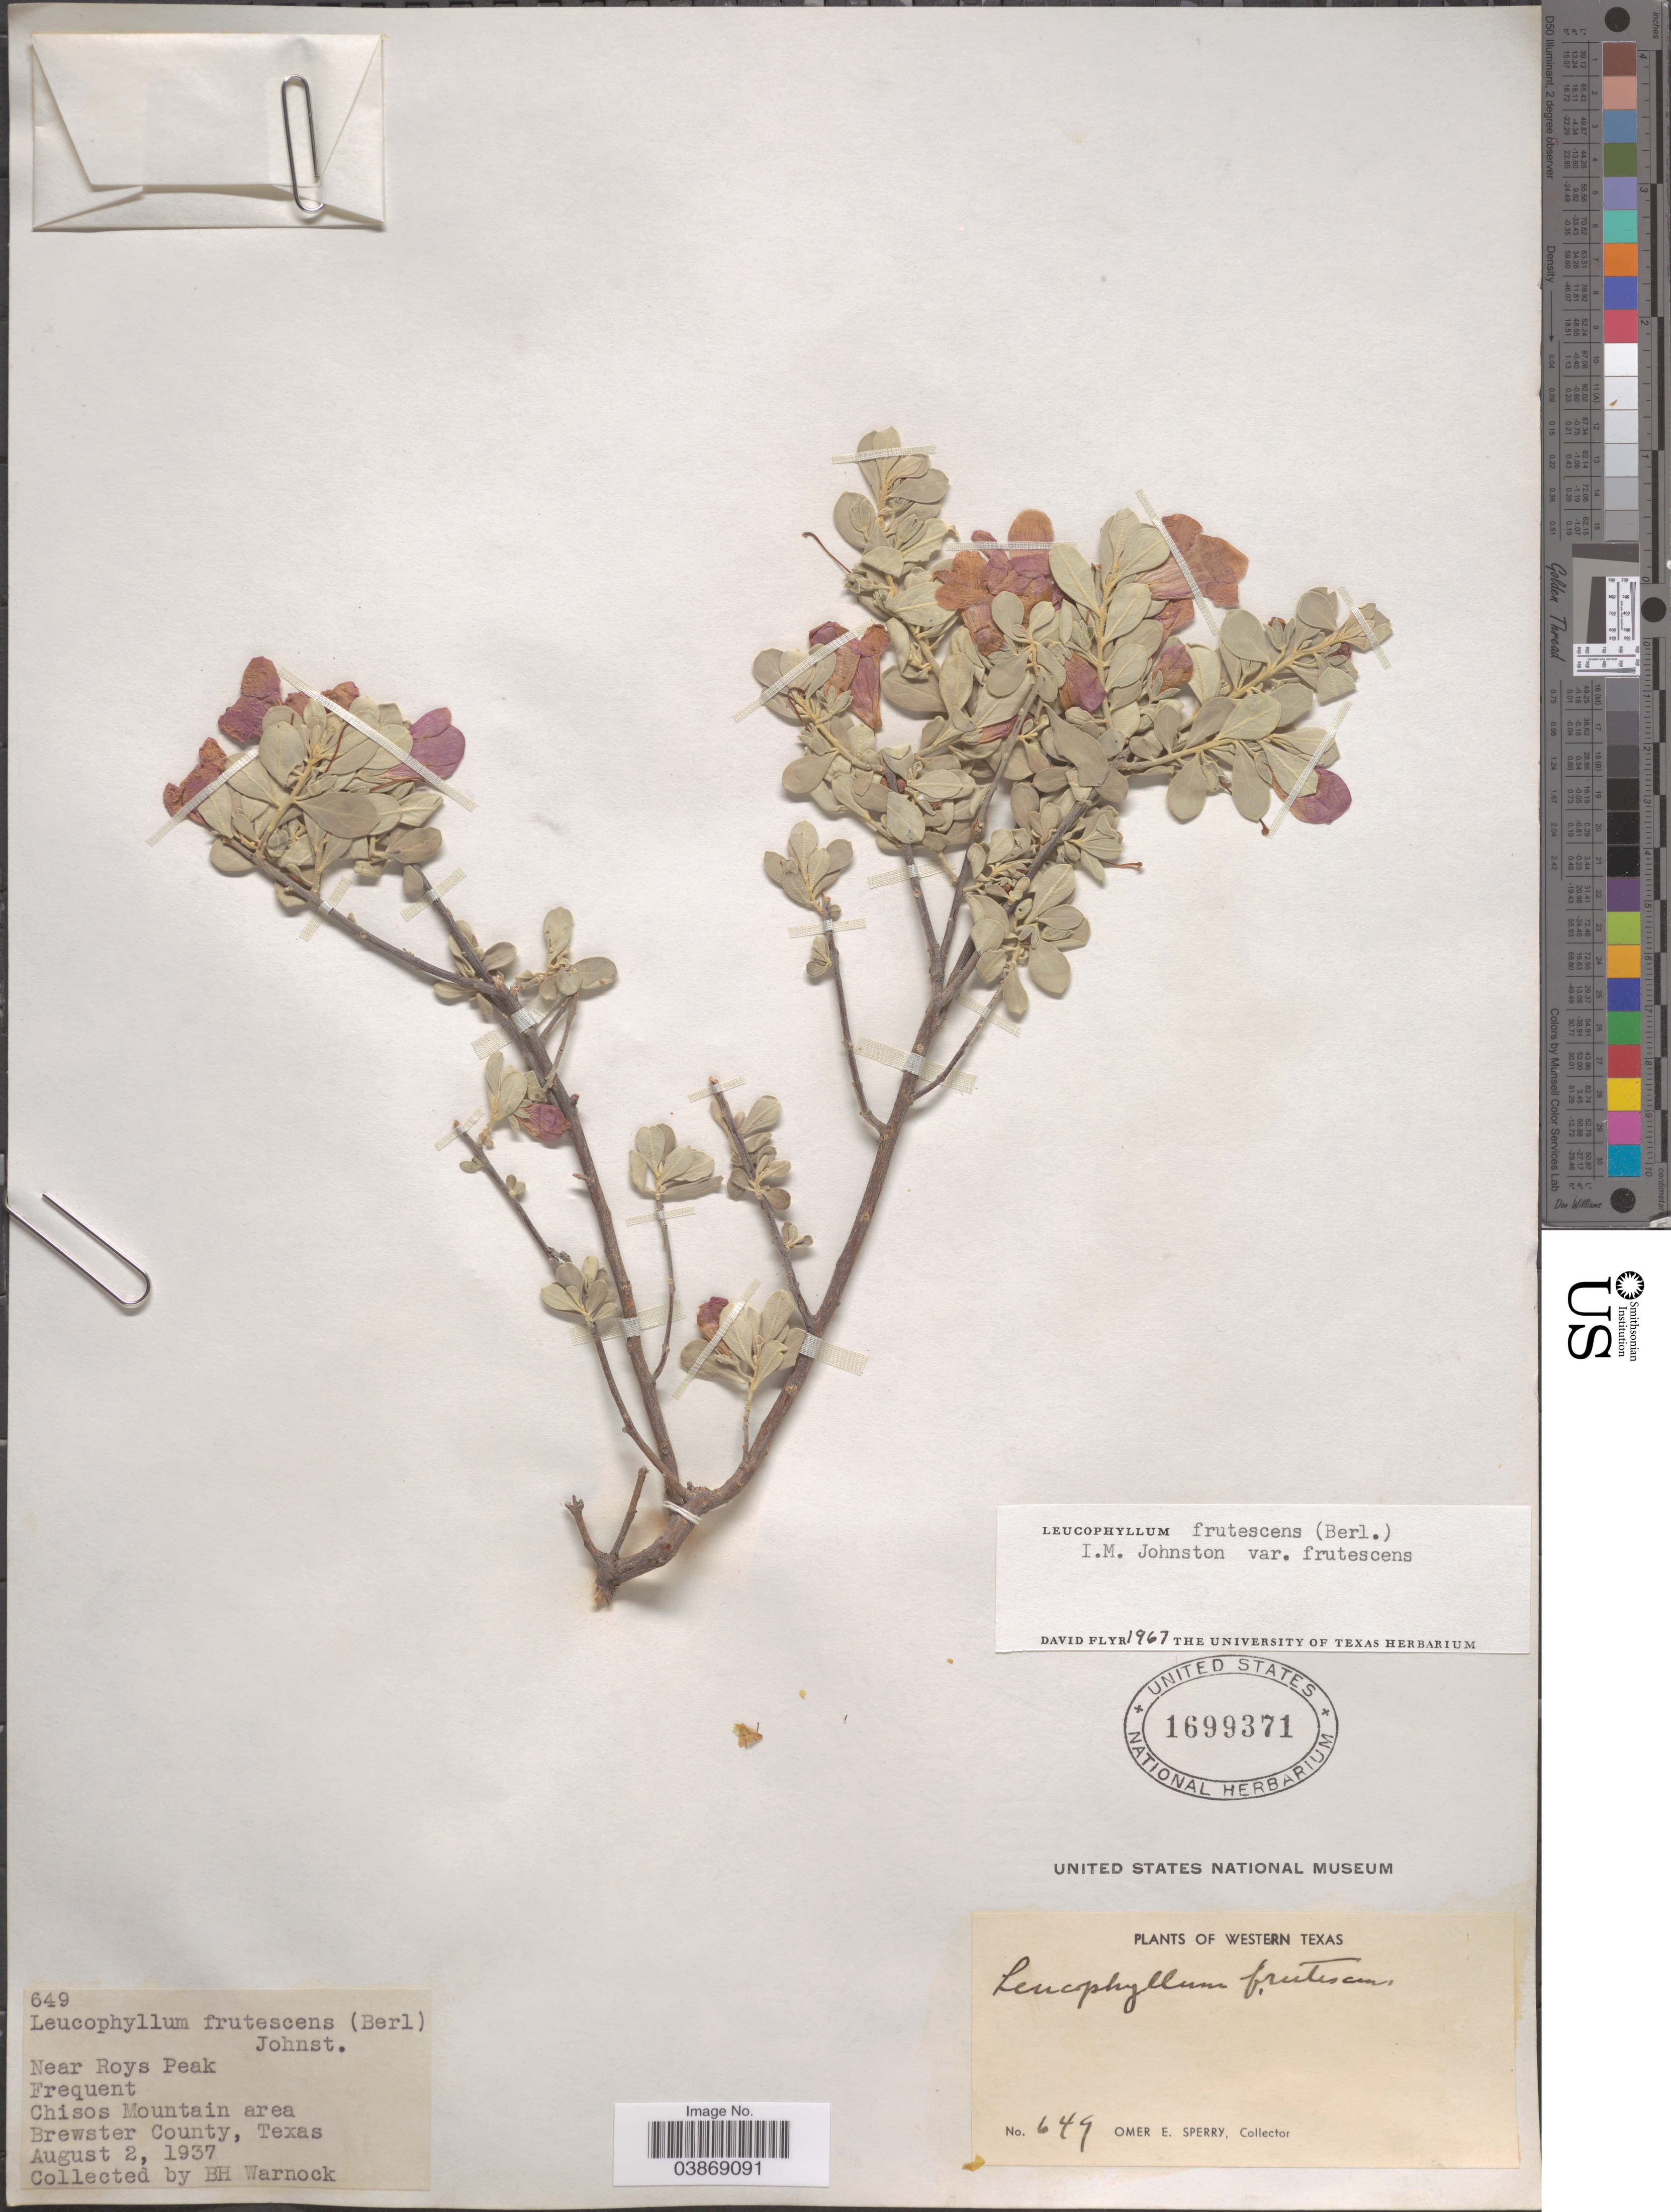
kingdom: Plantae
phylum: Tracheophyta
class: Magnoliopsida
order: Lamiales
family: Scrophulariaceae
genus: Leucophyllum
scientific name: Leucophyllum frutescens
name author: (Berland.) I.M. Johnst.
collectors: O. E. Sperry & B. H. Warnock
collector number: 649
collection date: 1937-08-02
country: United States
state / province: Texas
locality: Western Texas. Near Roys Peak. Chisos Mountain area. Brewster County.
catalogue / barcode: US 1699371